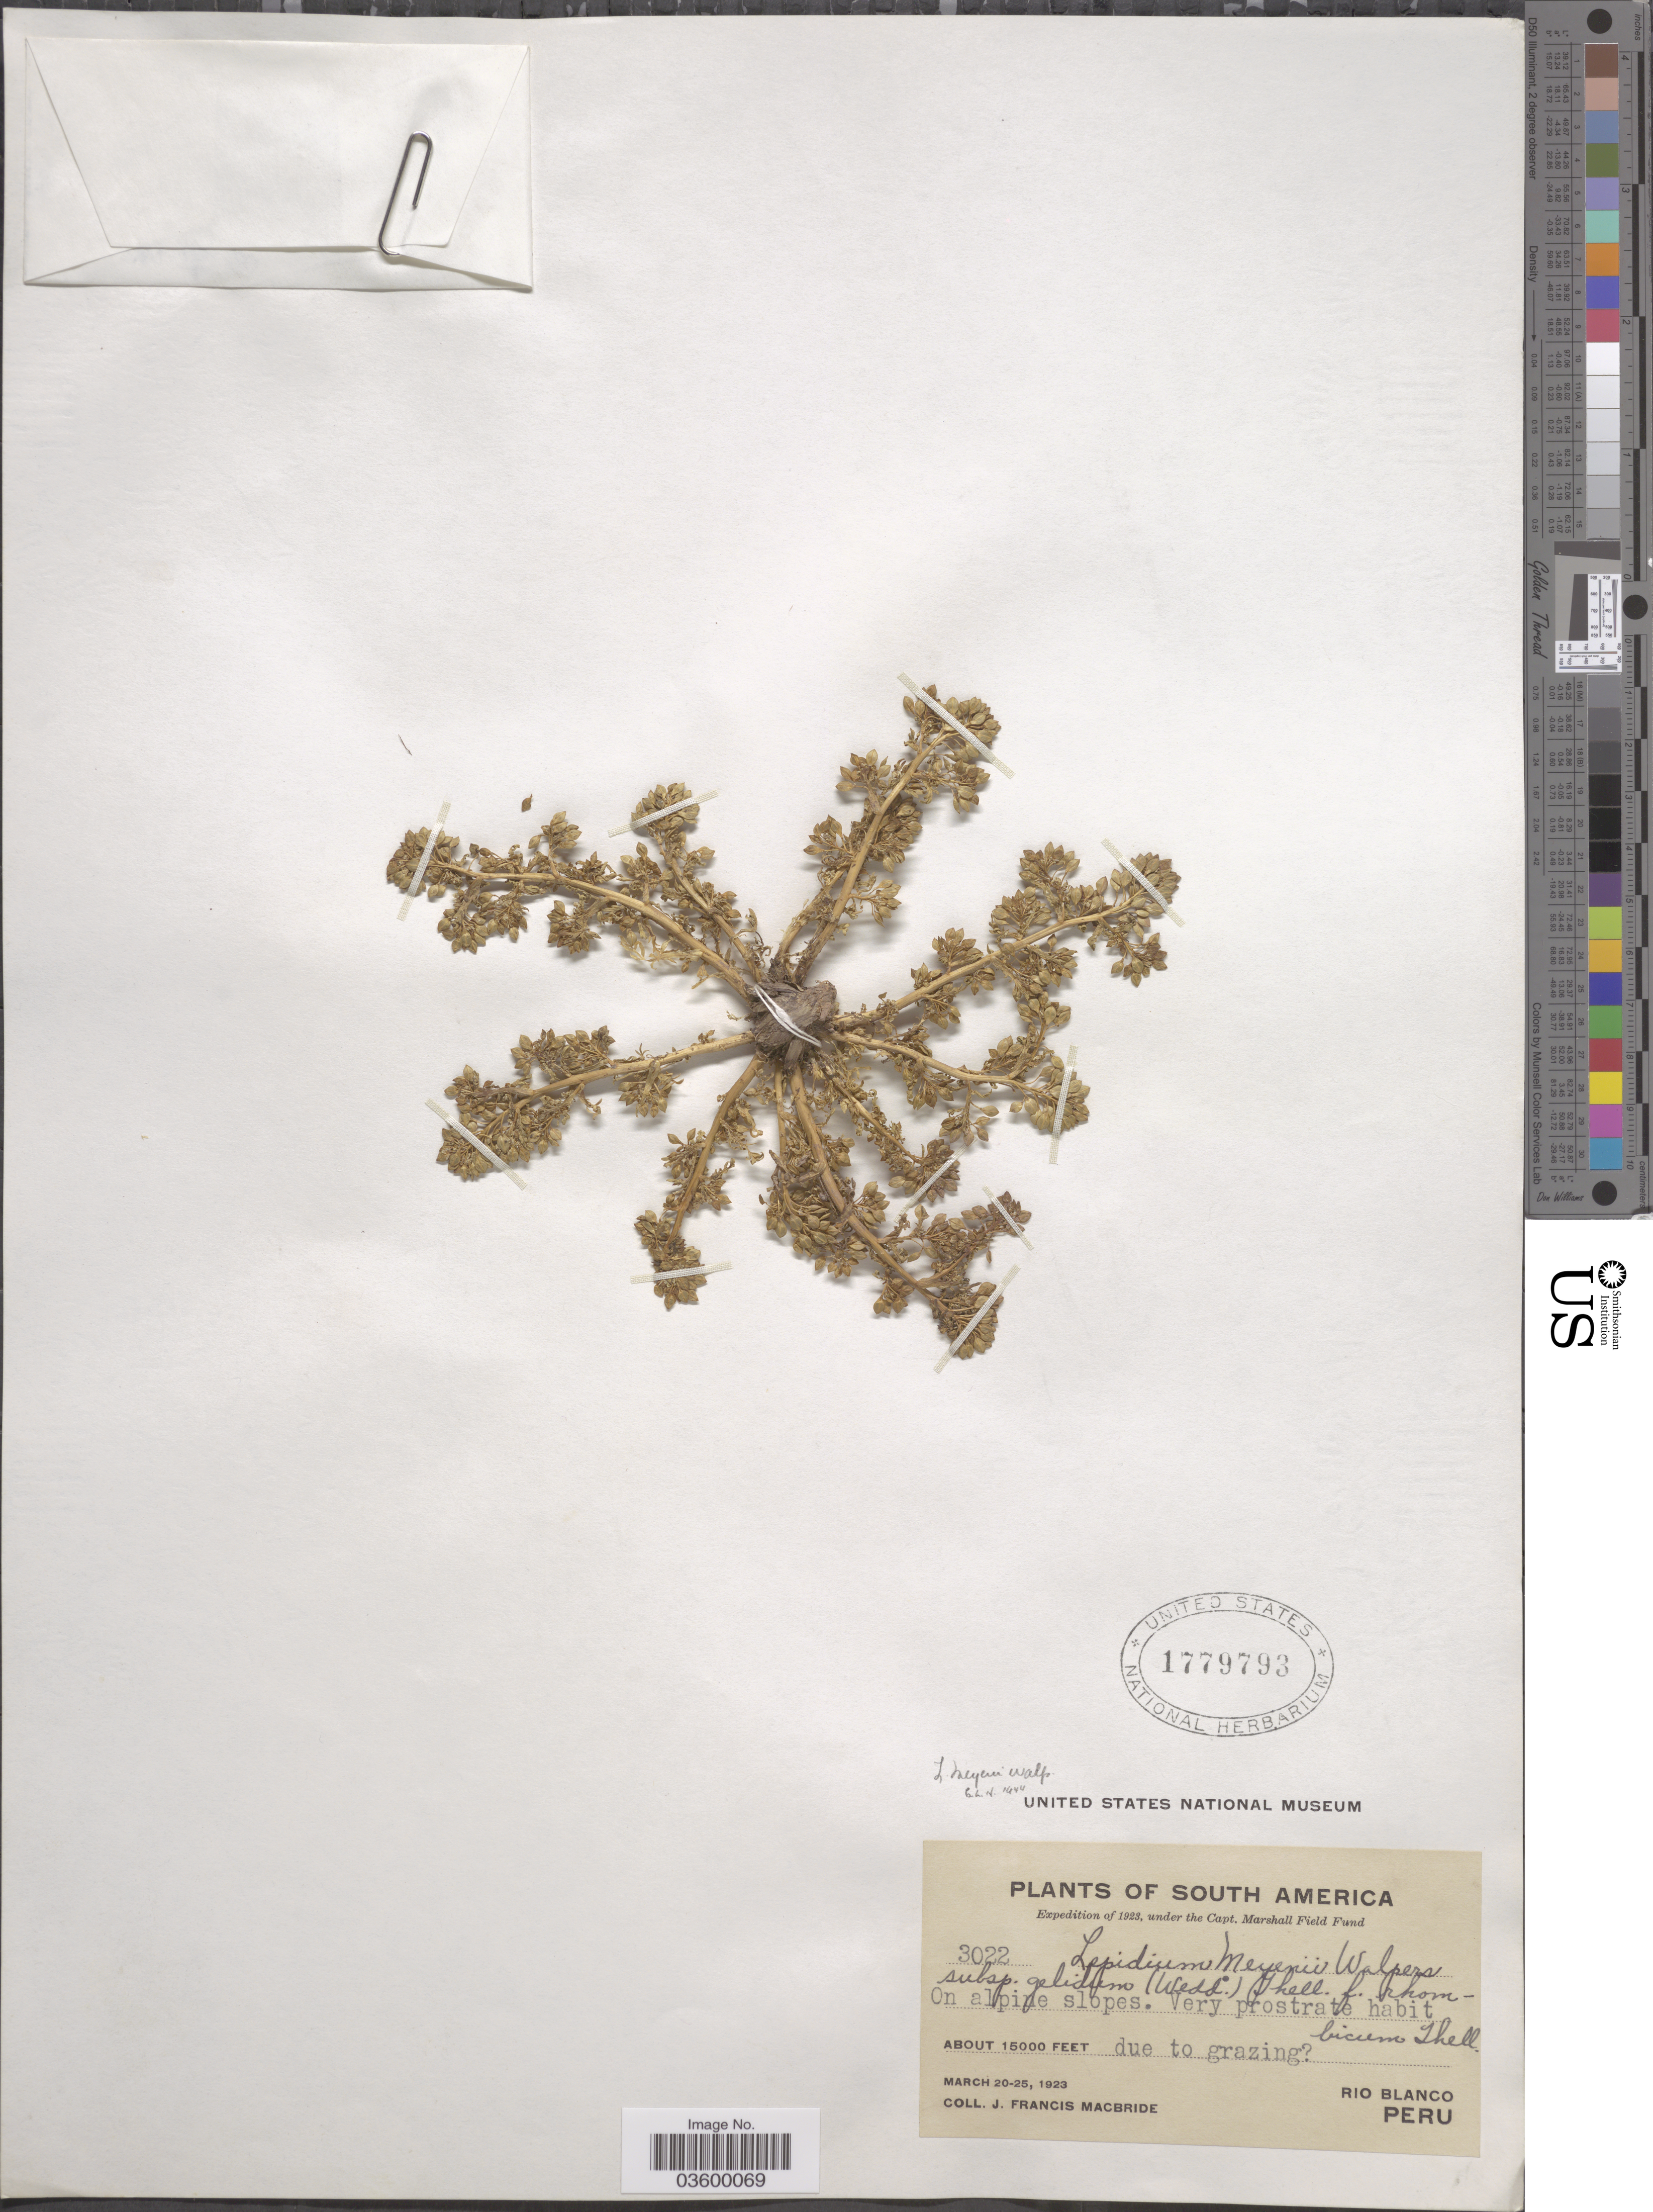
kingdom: Plantae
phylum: Tracheophyta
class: Magnoliopsida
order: Brassicales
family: Brassicaceae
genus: Lepidium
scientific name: Lepidium meyenii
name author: Walp.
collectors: J. F. Macbride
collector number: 3022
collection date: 1923-03-20/1923-03-25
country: Peru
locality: Rio Blanco.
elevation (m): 4572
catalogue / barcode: US 1779793